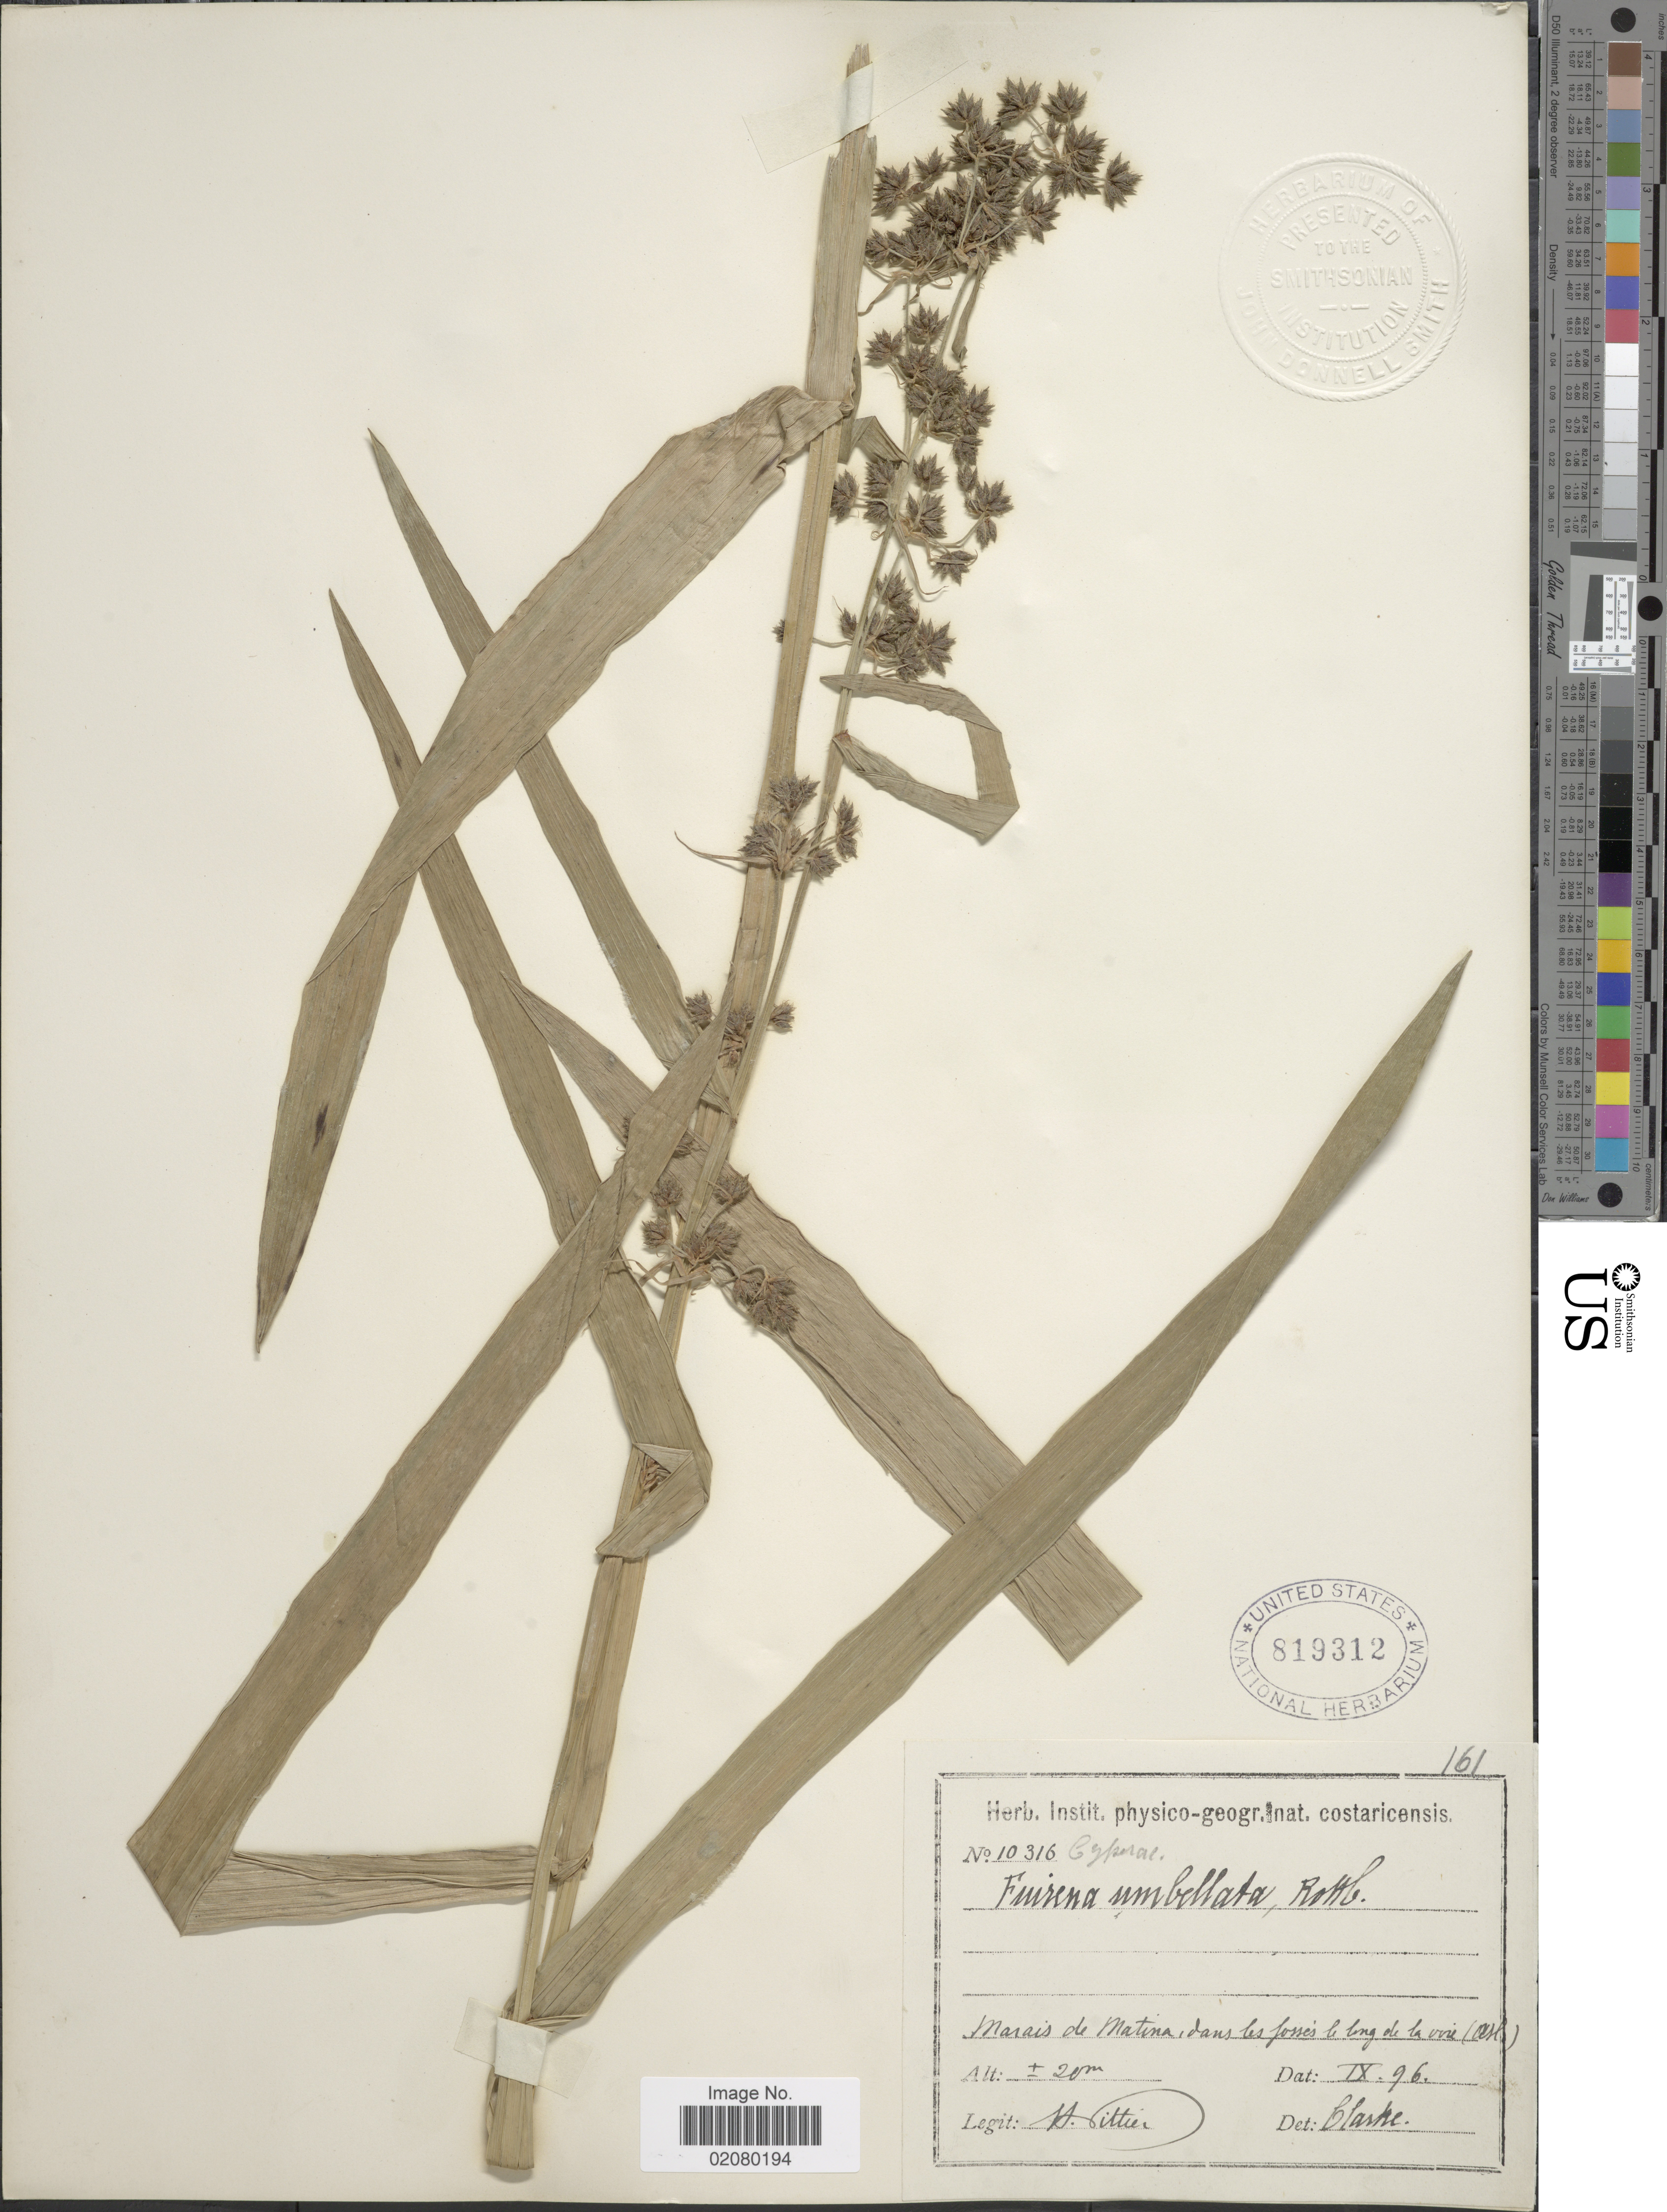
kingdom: Plantae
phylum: Tracheophyta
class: Liliopsida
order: Poales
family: Cyperaceae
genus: Fuirena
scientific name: Fuirena umbellata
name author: Rottb.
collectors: H. F. Pittier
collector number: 10316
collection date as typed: Transcribed d/m/y: /9/96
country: Costa Rica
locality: Marais de Matina, dans les fosses le long de la voie (ATL) [swamps of Matina, in the ditches along the ledge (Atlantic)]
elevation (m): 20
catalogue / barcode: US 819312